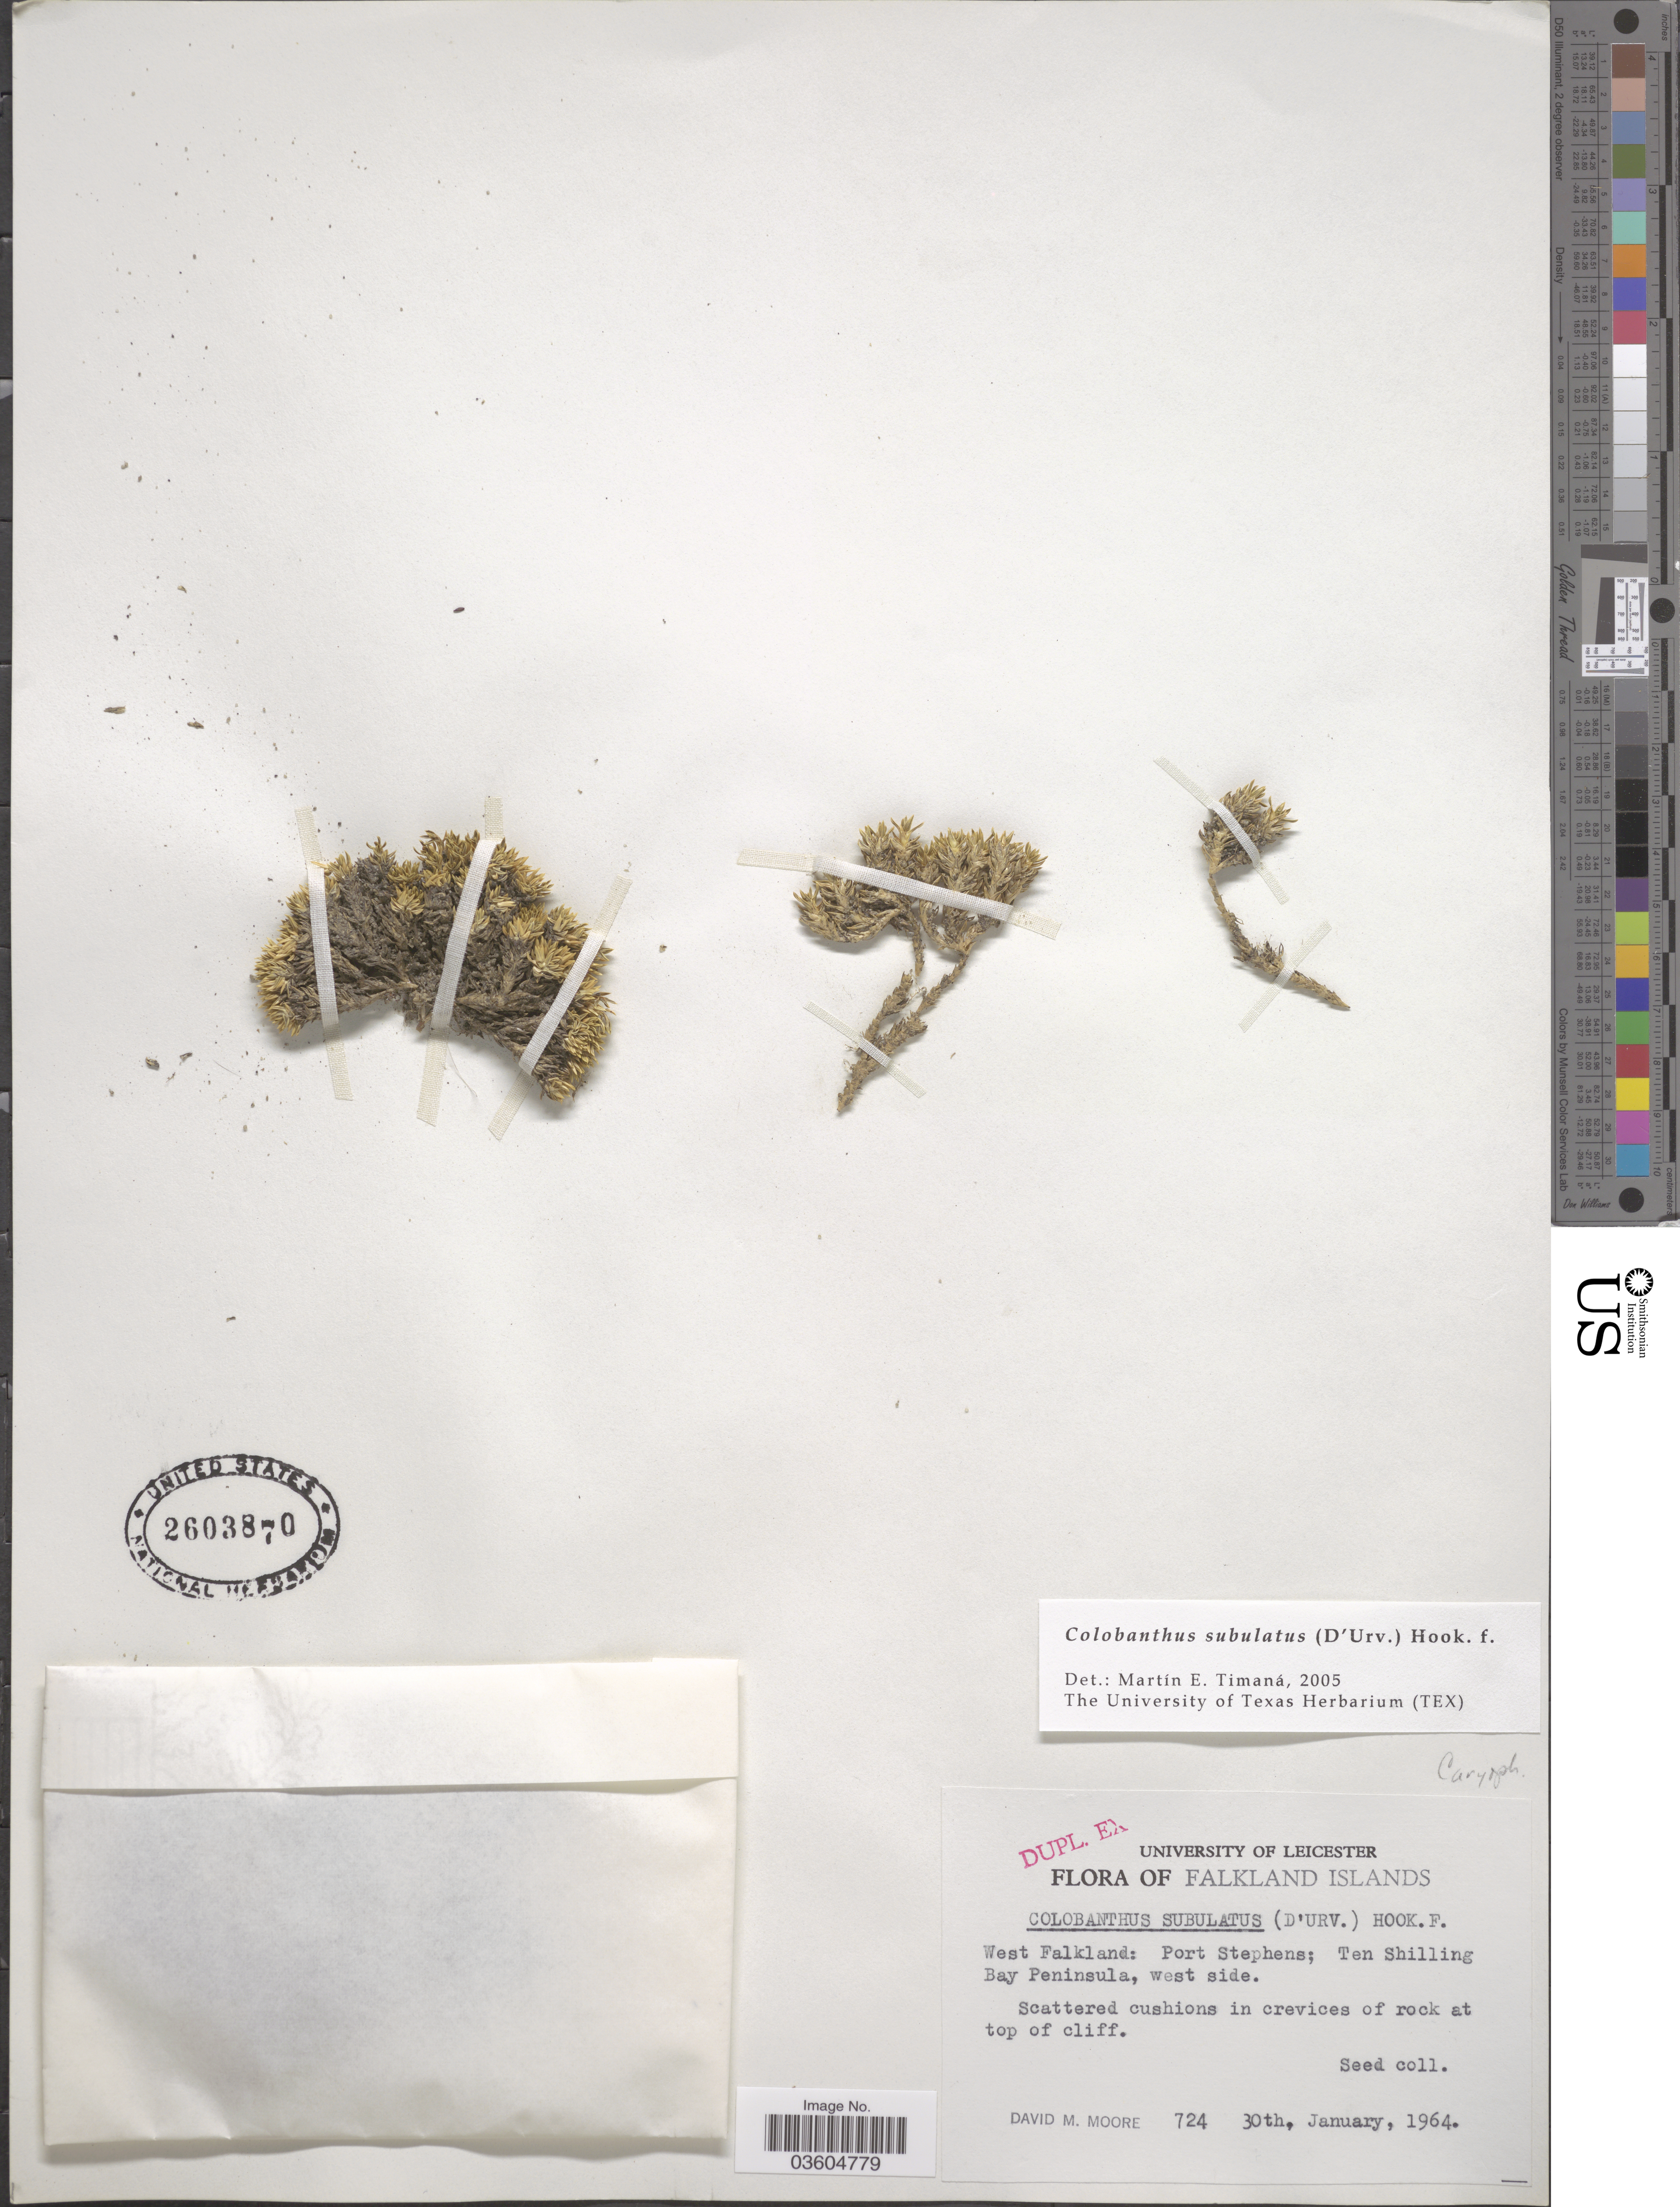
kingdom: Plantae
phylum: Tracheophyta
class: Magnoliopsida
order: Caryophyllales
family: Caryophyllaceae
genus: Colobanthus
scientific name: Colobanthus subulatus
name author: (d'Urv.) Hook. f.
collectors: D. Moore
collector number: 724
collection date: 1964-01-30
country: Falkland Islands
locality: West Falkland: Port Stephens; Ten Shilling Bay Peninsula, west side.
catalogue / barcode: US 2603870